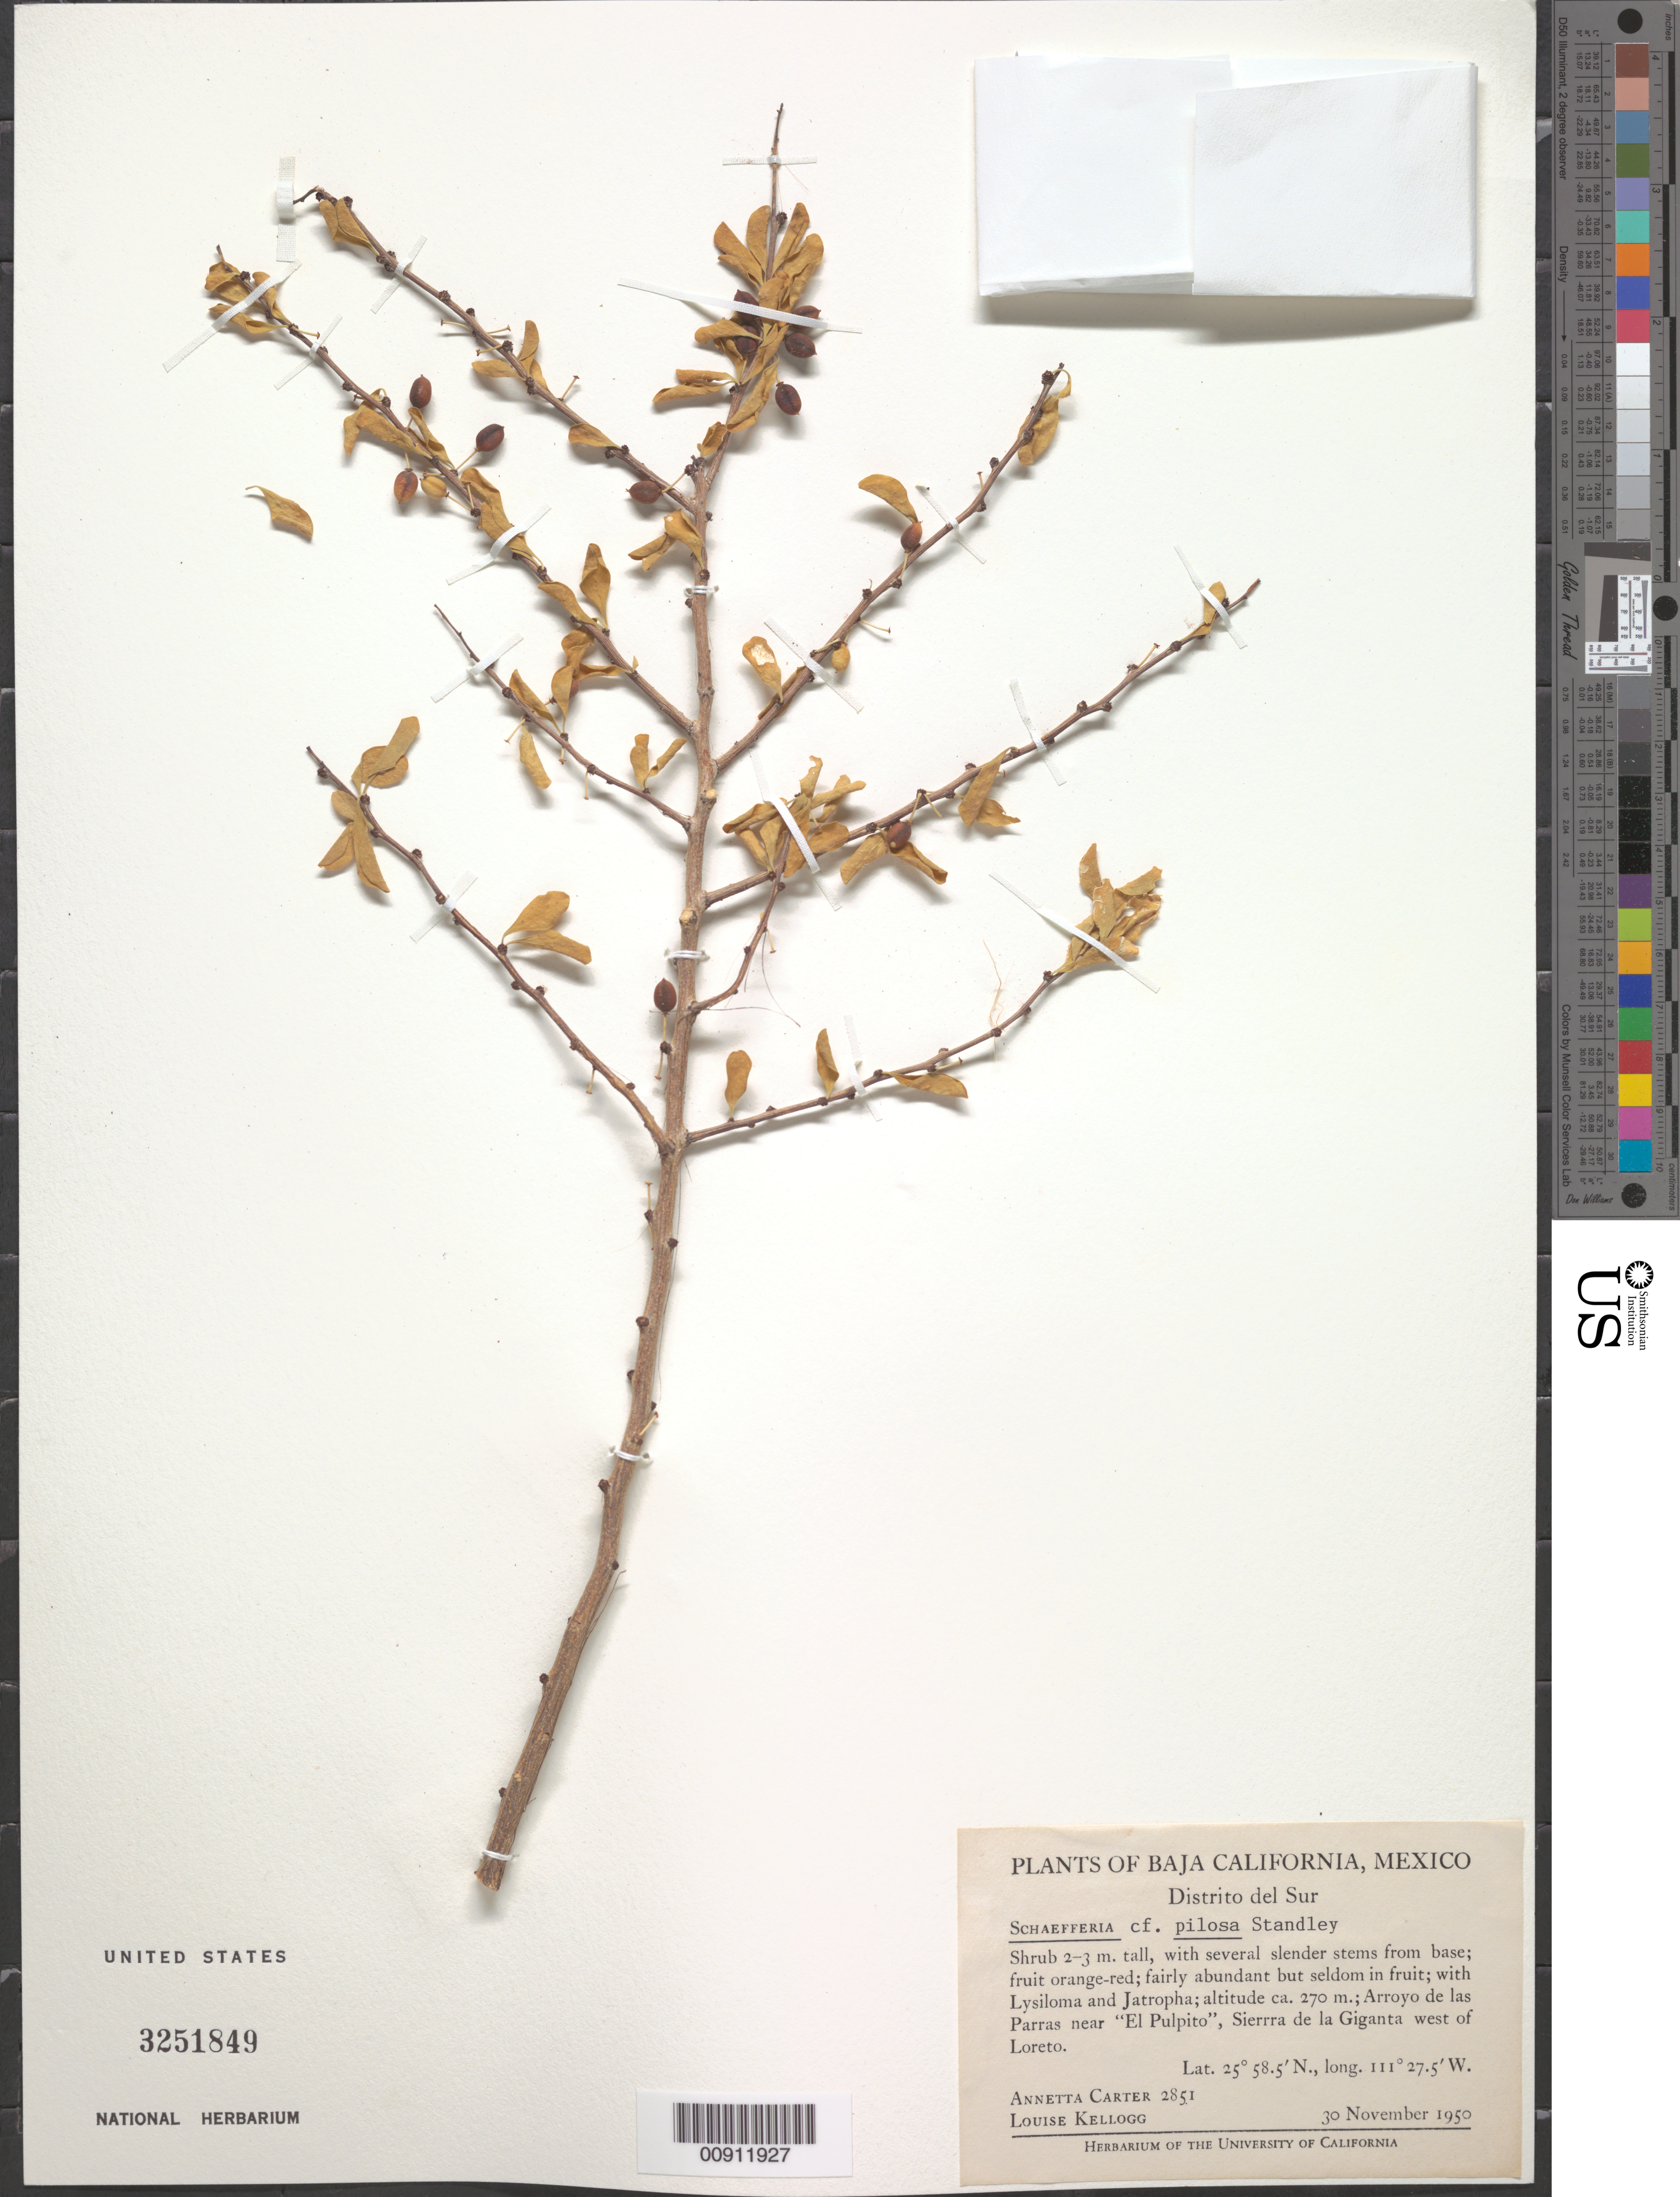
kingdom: Plantae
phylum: Tracheophyta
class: Magnoliopsida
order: Celastrales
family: Celastraceae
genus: Schaefferia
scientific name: Schaefferia pilosa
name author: Standl.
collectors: A. Carter & L. Kellogg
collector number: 2851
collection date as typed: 30 Nov 1950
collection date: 1950-11-30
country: Mexico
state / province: Baja California Sur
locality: Arroyo de las Parras near "El Pulpito", Sierra de la Giganta west of Loreto. Baja California. Distrito del Sur.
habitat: With Lysiloma and Jatropha.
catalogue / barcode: US 3251849